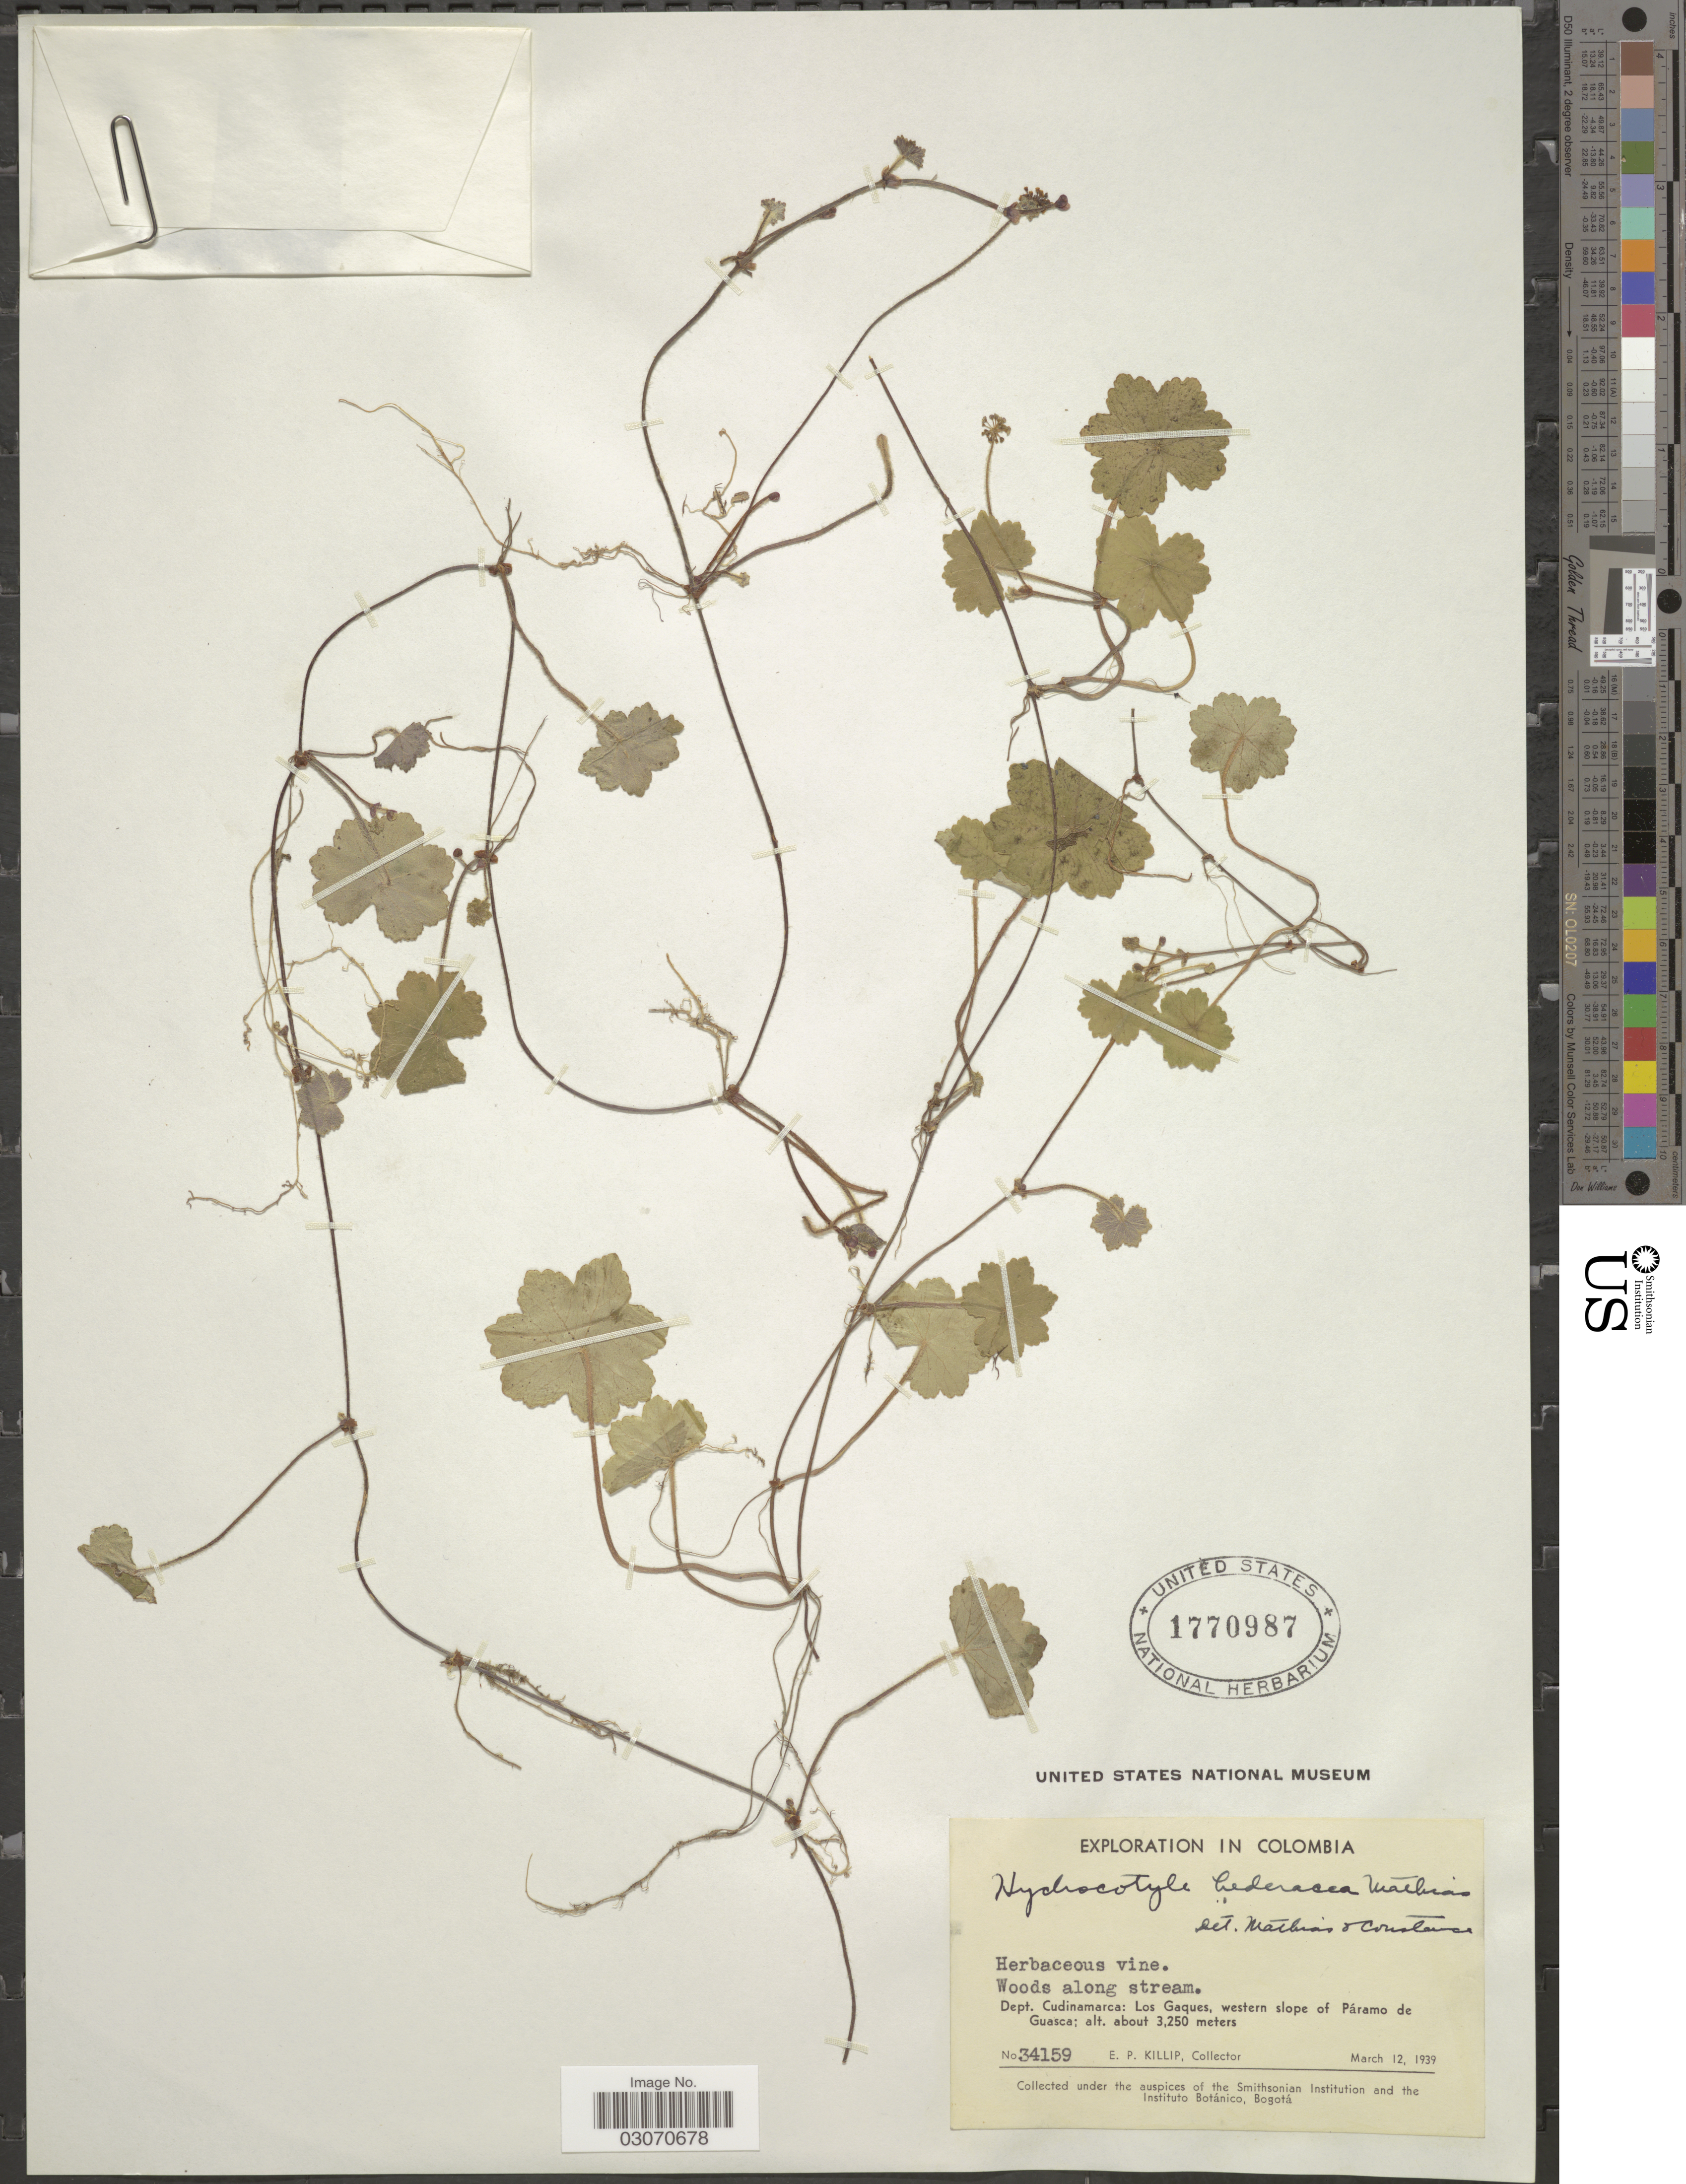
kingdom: Plantae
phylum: Tracheophyta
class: Magnoliopsida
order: Apiales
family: Araliaceae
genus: Hydrocotyle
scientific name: Hydrocotyle hederacea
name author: Mathias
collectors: E. P. Killip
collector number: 34159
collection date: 1939-03-12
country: Colombia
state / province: Cundinamarca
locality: Dept. Cundinamarca: Los Gaques, western slope of Páramo de Guasca.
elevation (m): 3250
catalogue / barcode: US 1770987